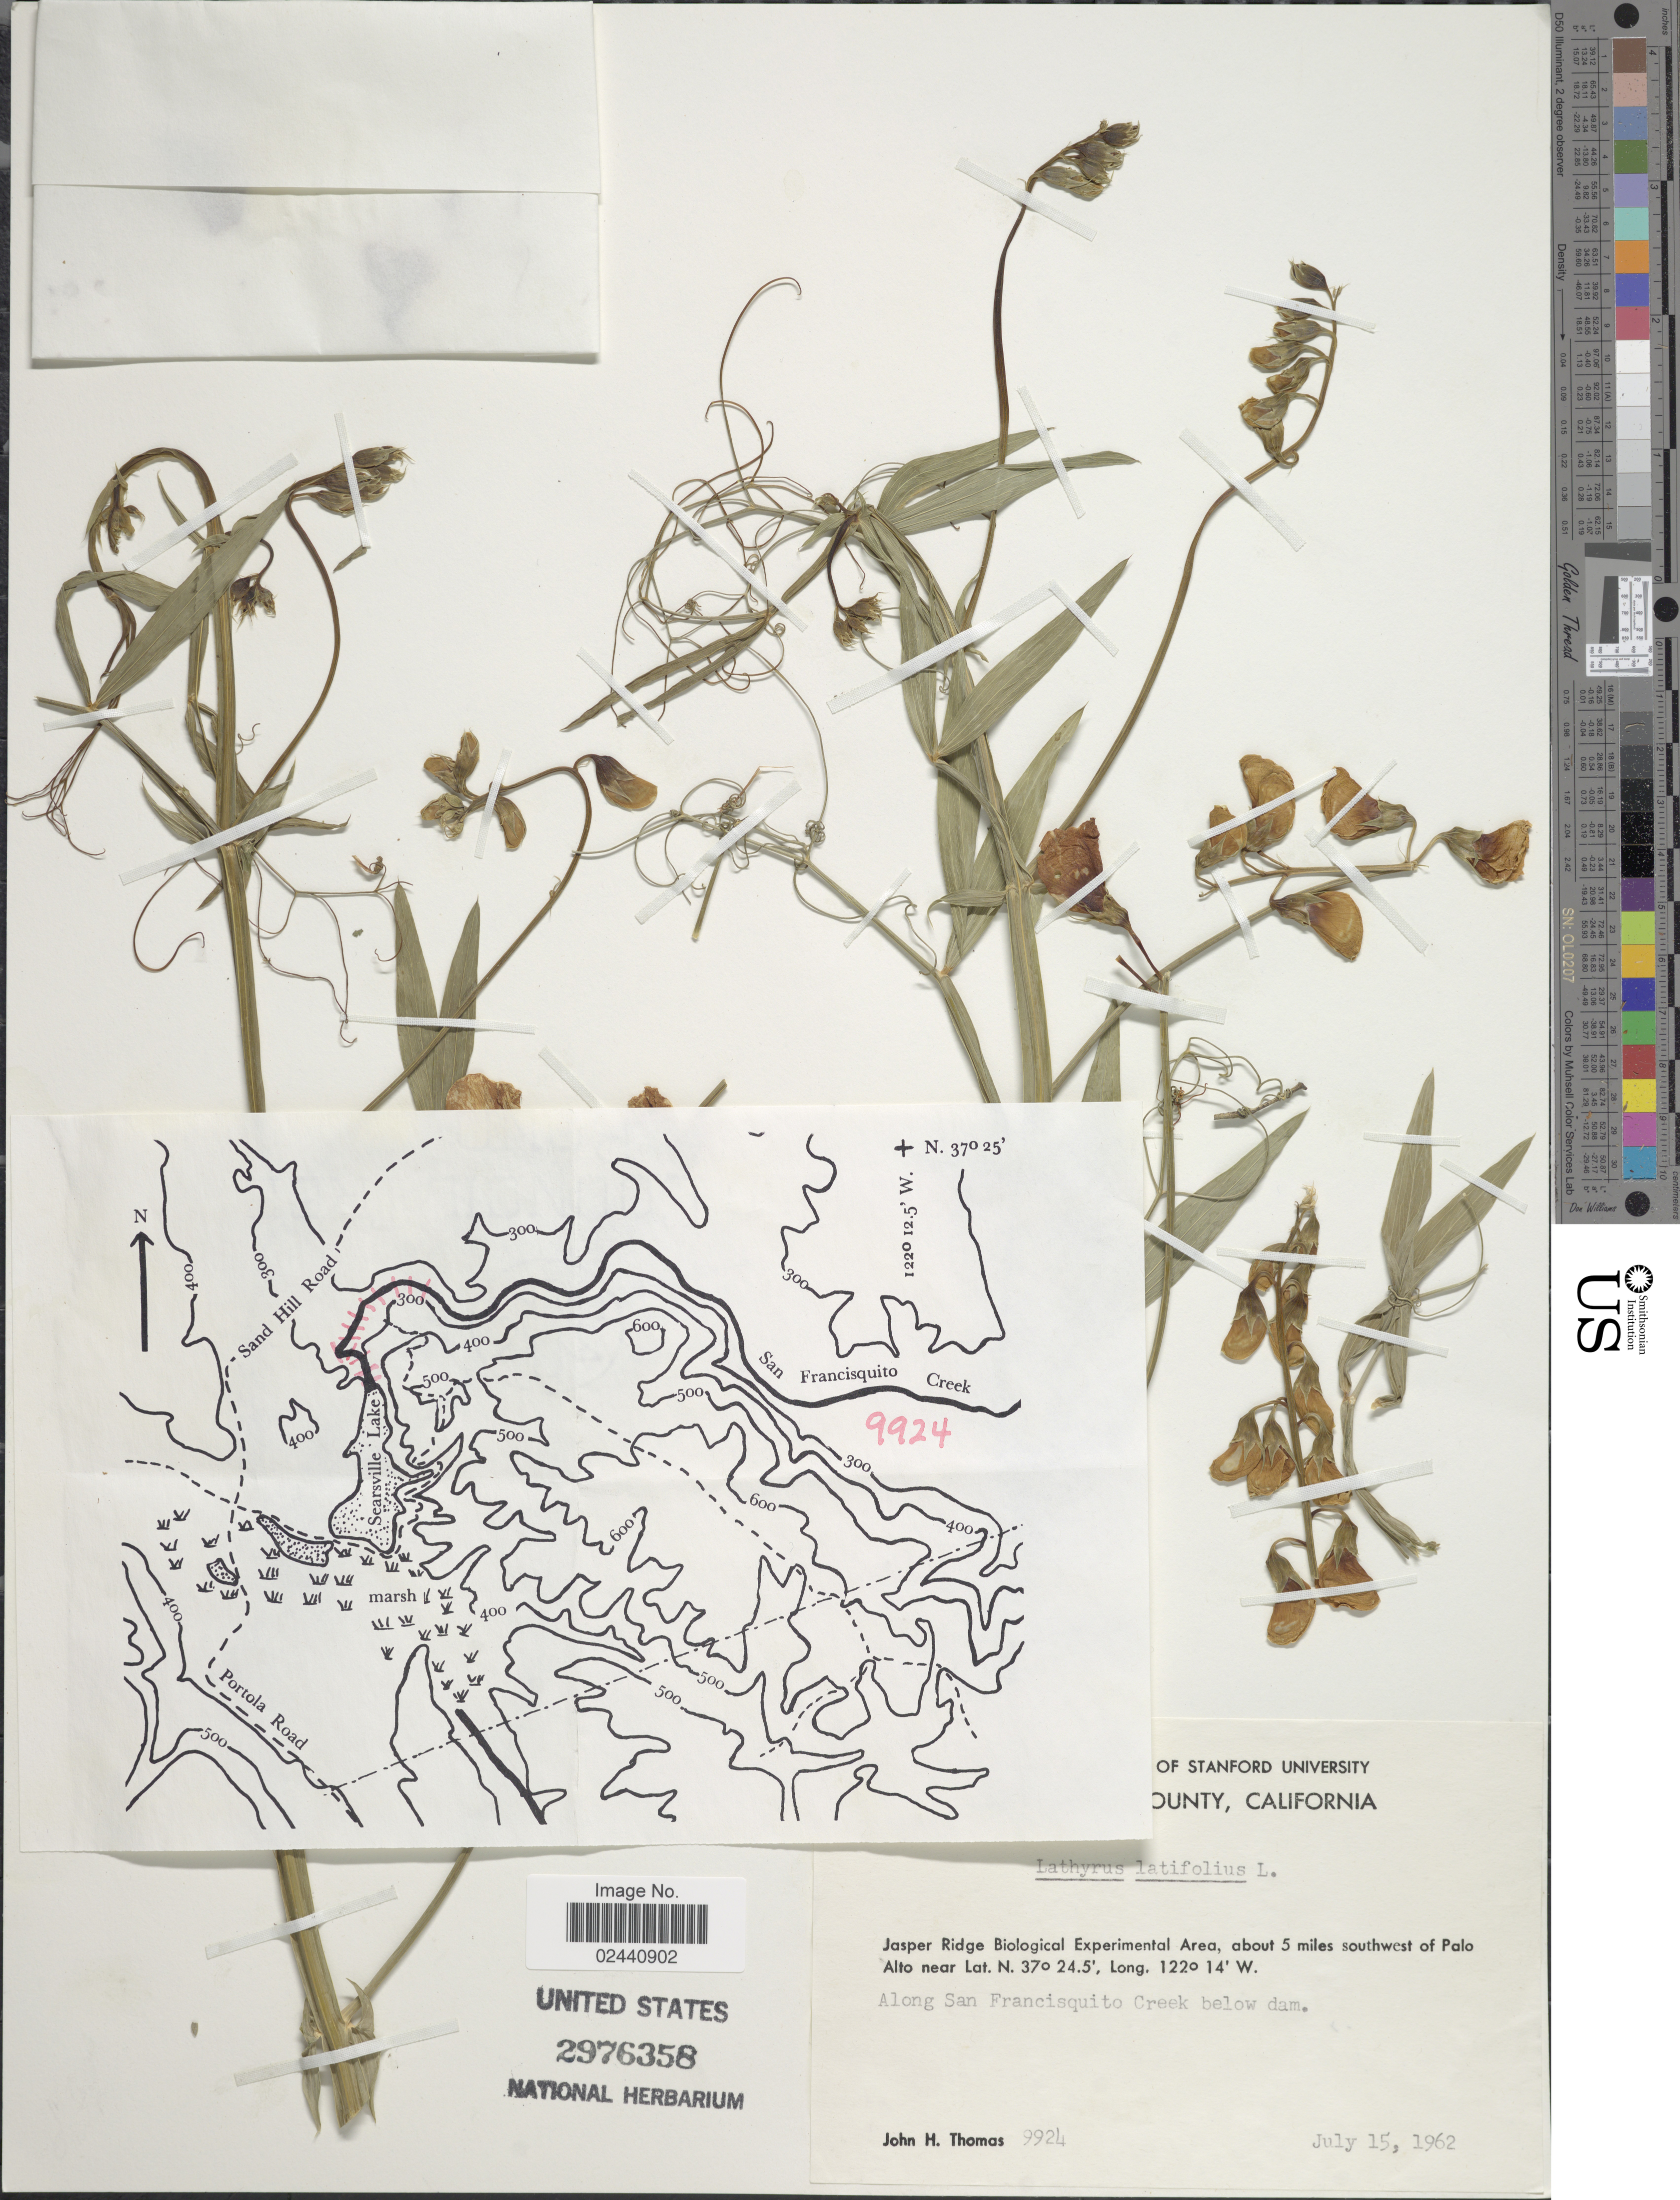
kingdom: Plantae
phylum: Tracheophyta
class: Magnoliopsida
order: Fabales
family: Fabaceae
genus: Lathyrus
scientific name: Lathyrus latifolius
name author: L.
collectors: J. H. Thomas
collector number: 9924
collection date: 1962-07-15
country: United States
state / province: California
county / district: San Mateo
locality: San Mateo County, Jasper Ridge Biological Experimental Area, about 5 miles southwest of Palo Alto, Along San Francisquito Creek below dam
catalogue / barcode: US 2976358